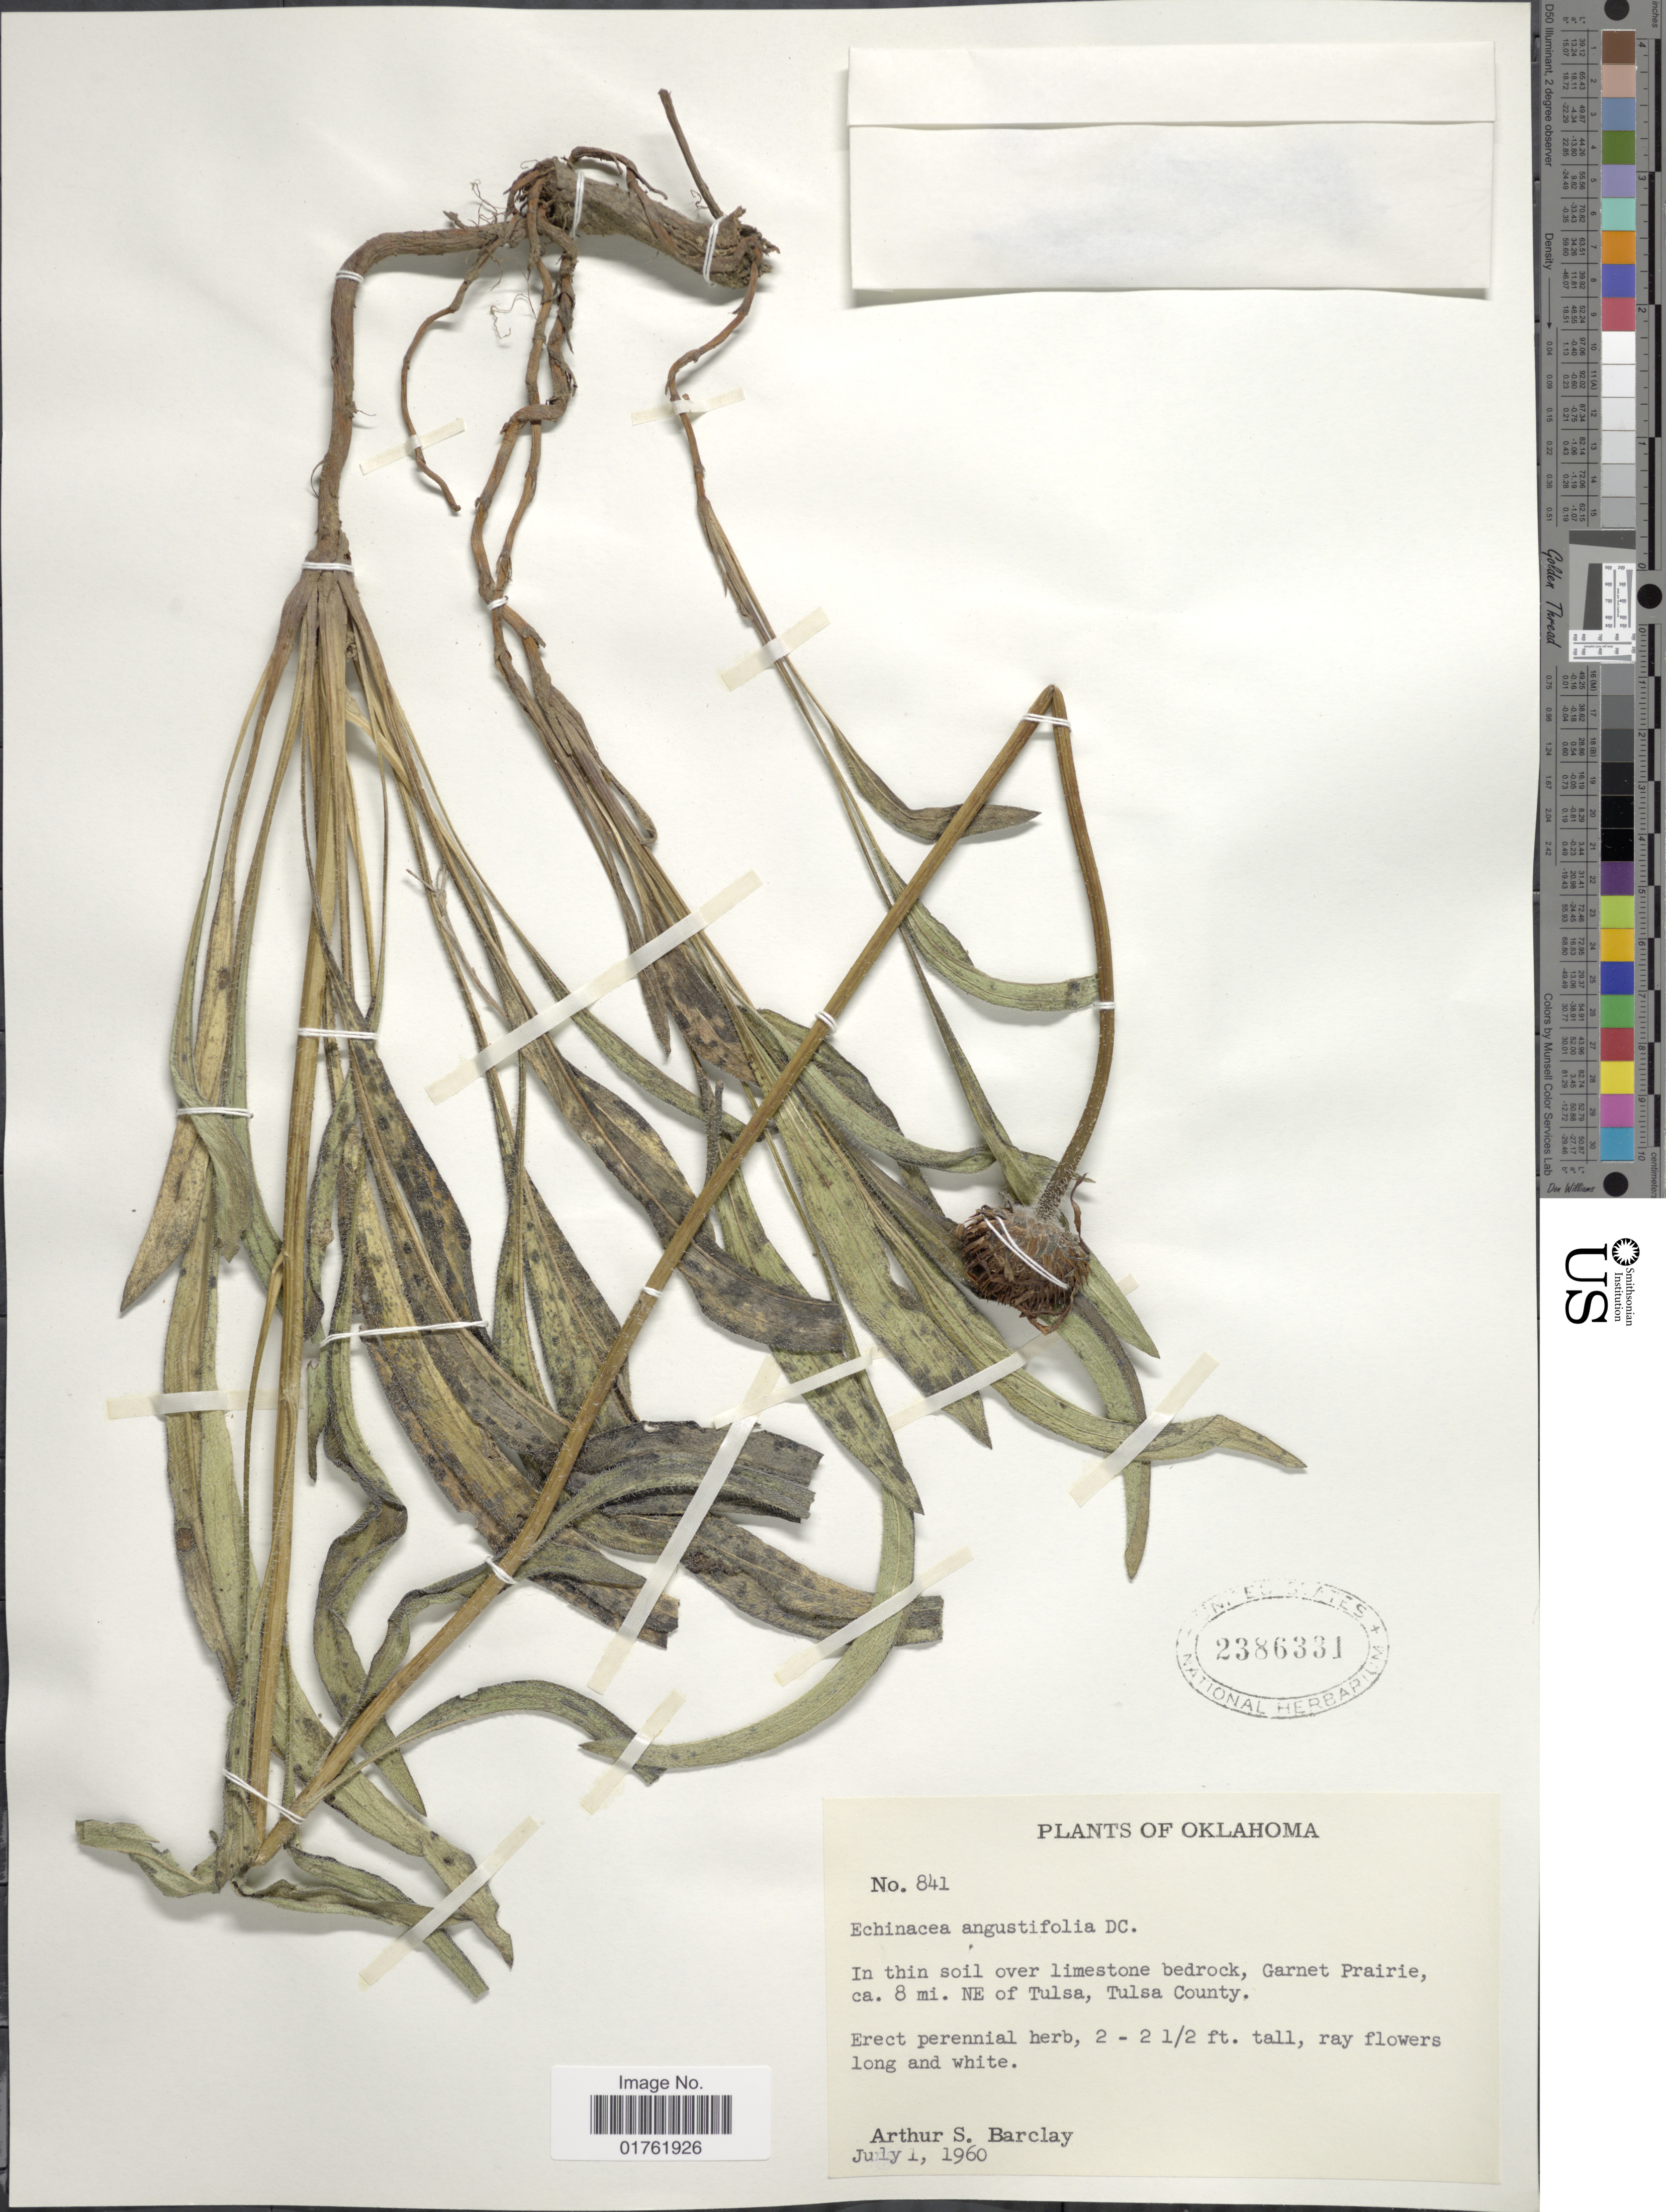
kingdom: Plantae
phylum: Tracheophyta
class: Magnoliopsida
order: Asterales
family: Asteraceae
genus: Echinacea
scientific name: Echinacea angustifolia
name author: DC.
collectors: A. S. Barclay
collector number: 841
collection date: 1960-07-01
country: United States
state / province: Oklahoma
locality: Garnet Prairie, ca. 8 mi. NE of Tulsa, Tulsa County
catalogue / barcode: US 2386331